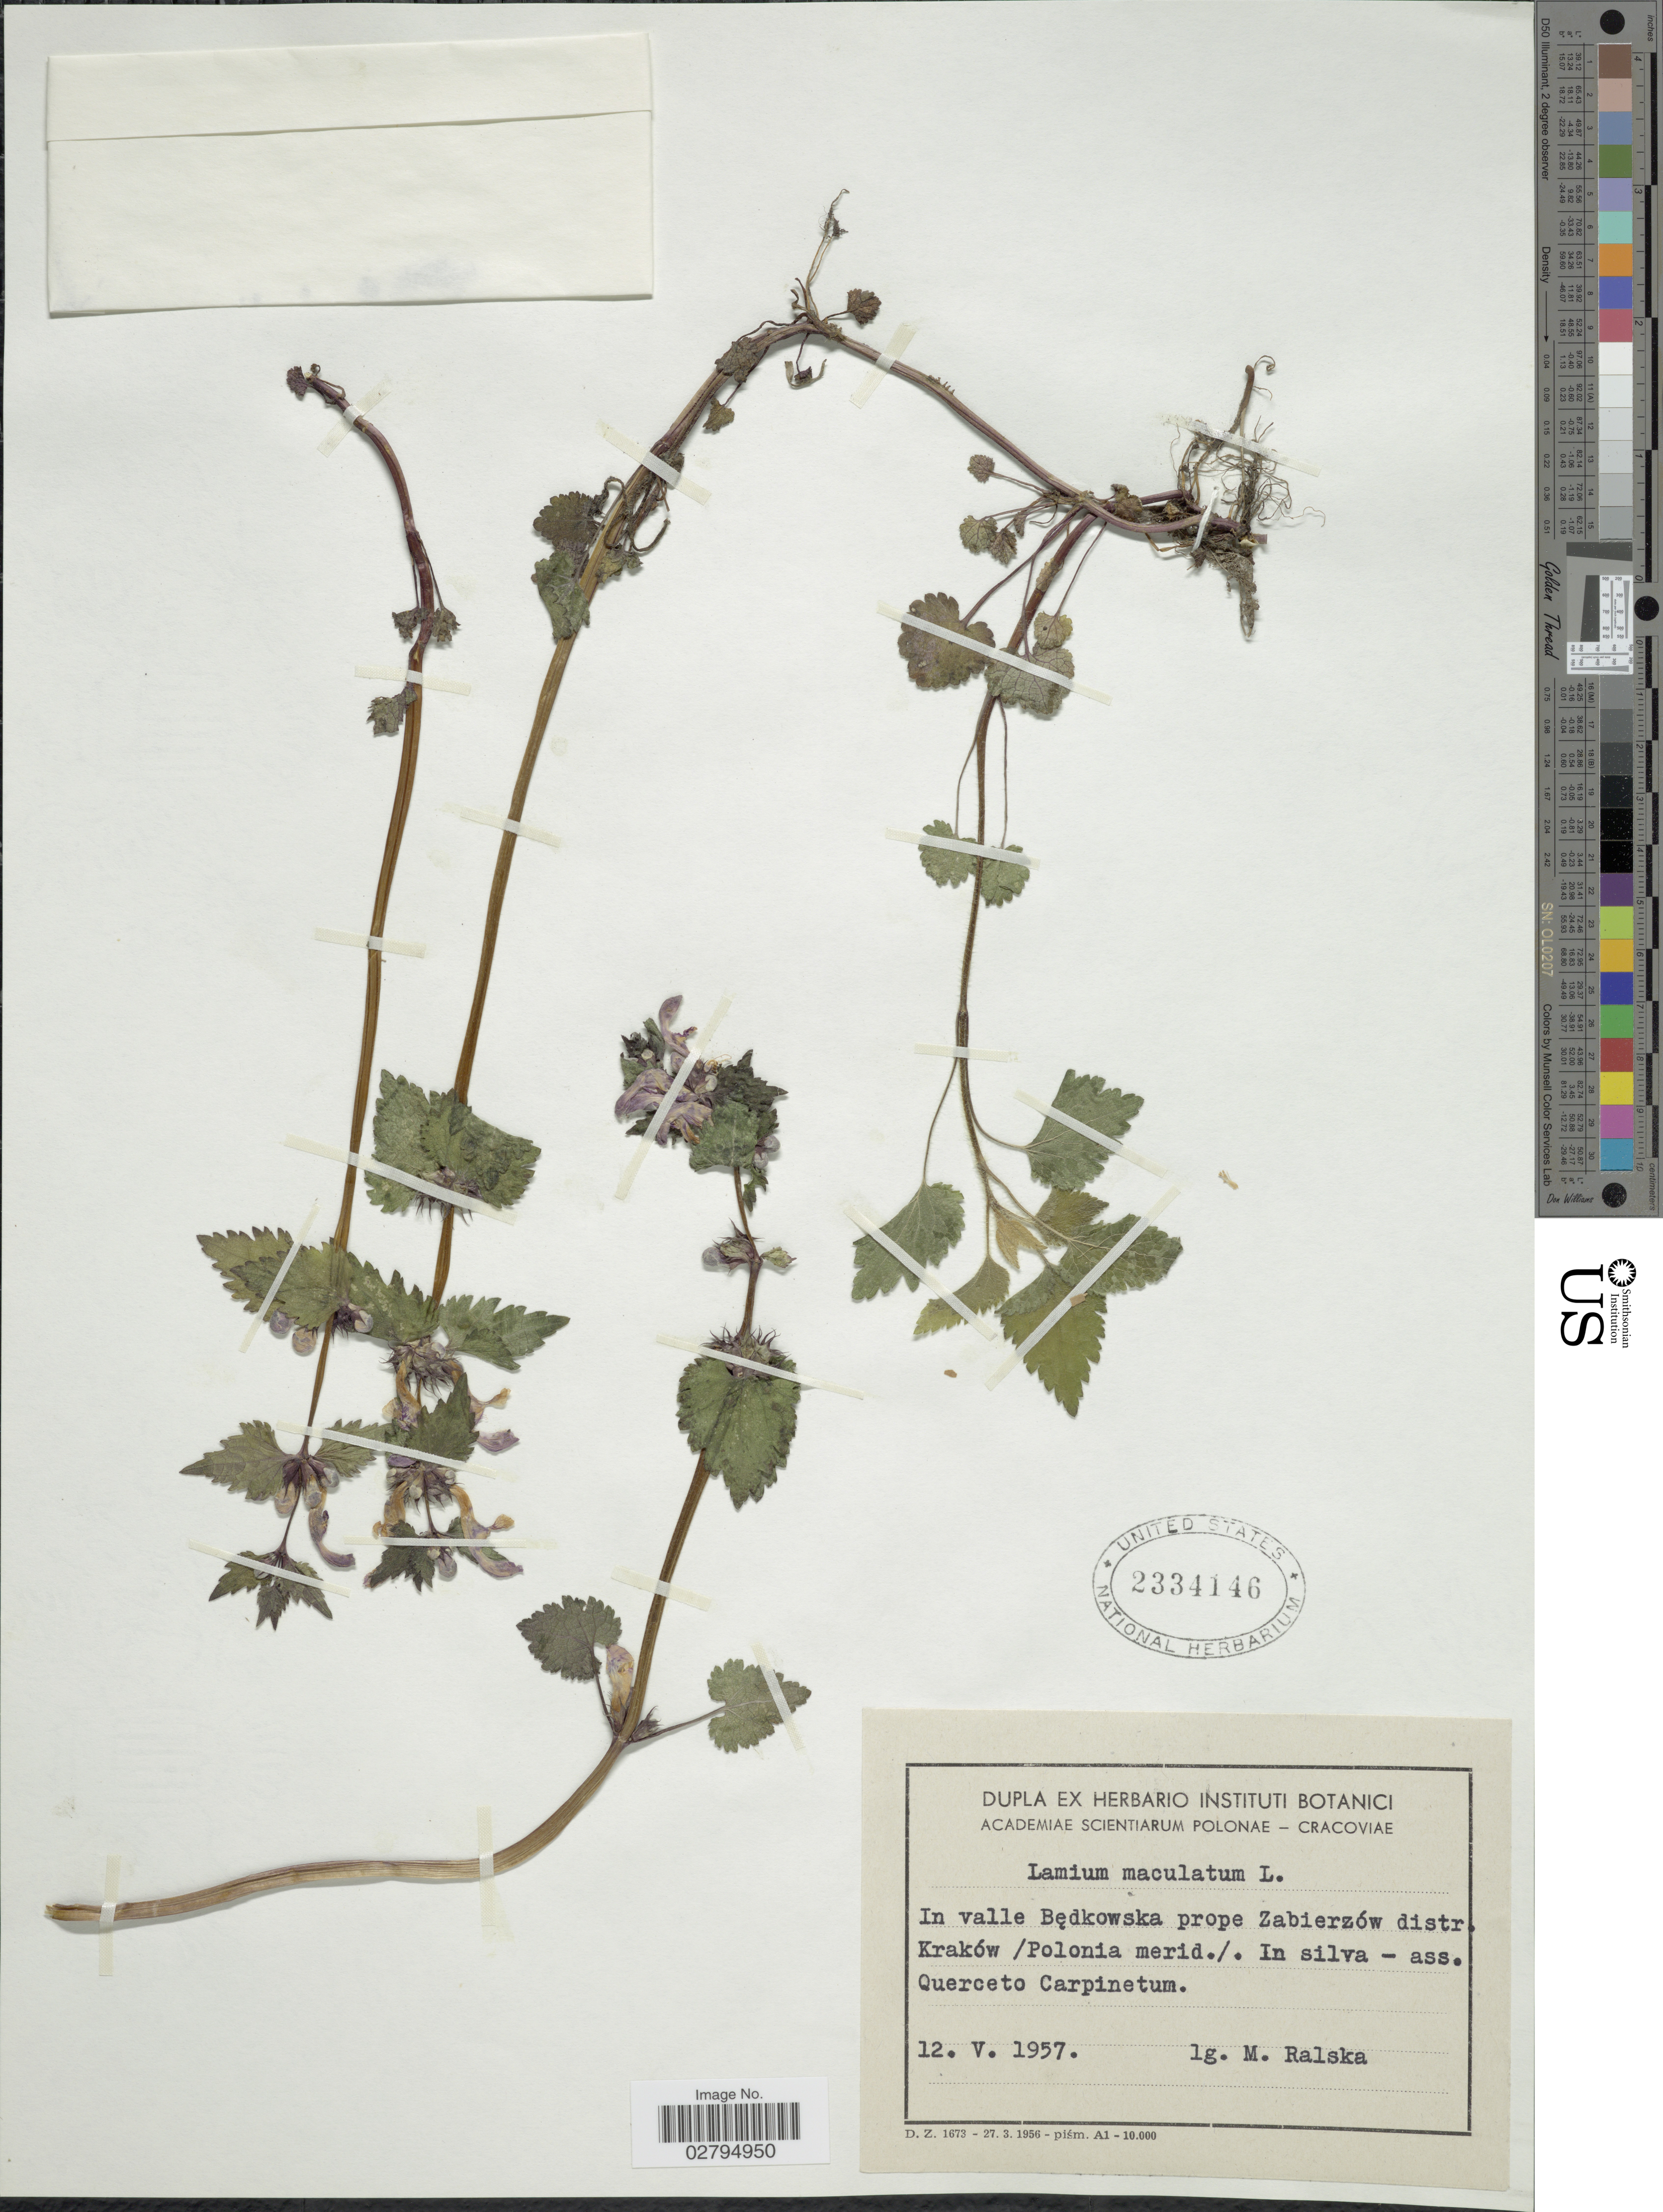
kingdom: Plantae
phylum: Tracheophyta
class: Magnoliopsida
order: Lamiales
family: Lamiaceae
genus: Lamium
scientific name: Lamium maculatum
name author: (L.) L.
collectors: M. Ralska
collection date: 1957-05-12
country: Poland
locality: In valle Bedkowska prope Zabierzów distr. Kraków/Polonia merid./ In silva-ass. Querceto Carpinetum.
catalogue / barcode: US 2334146